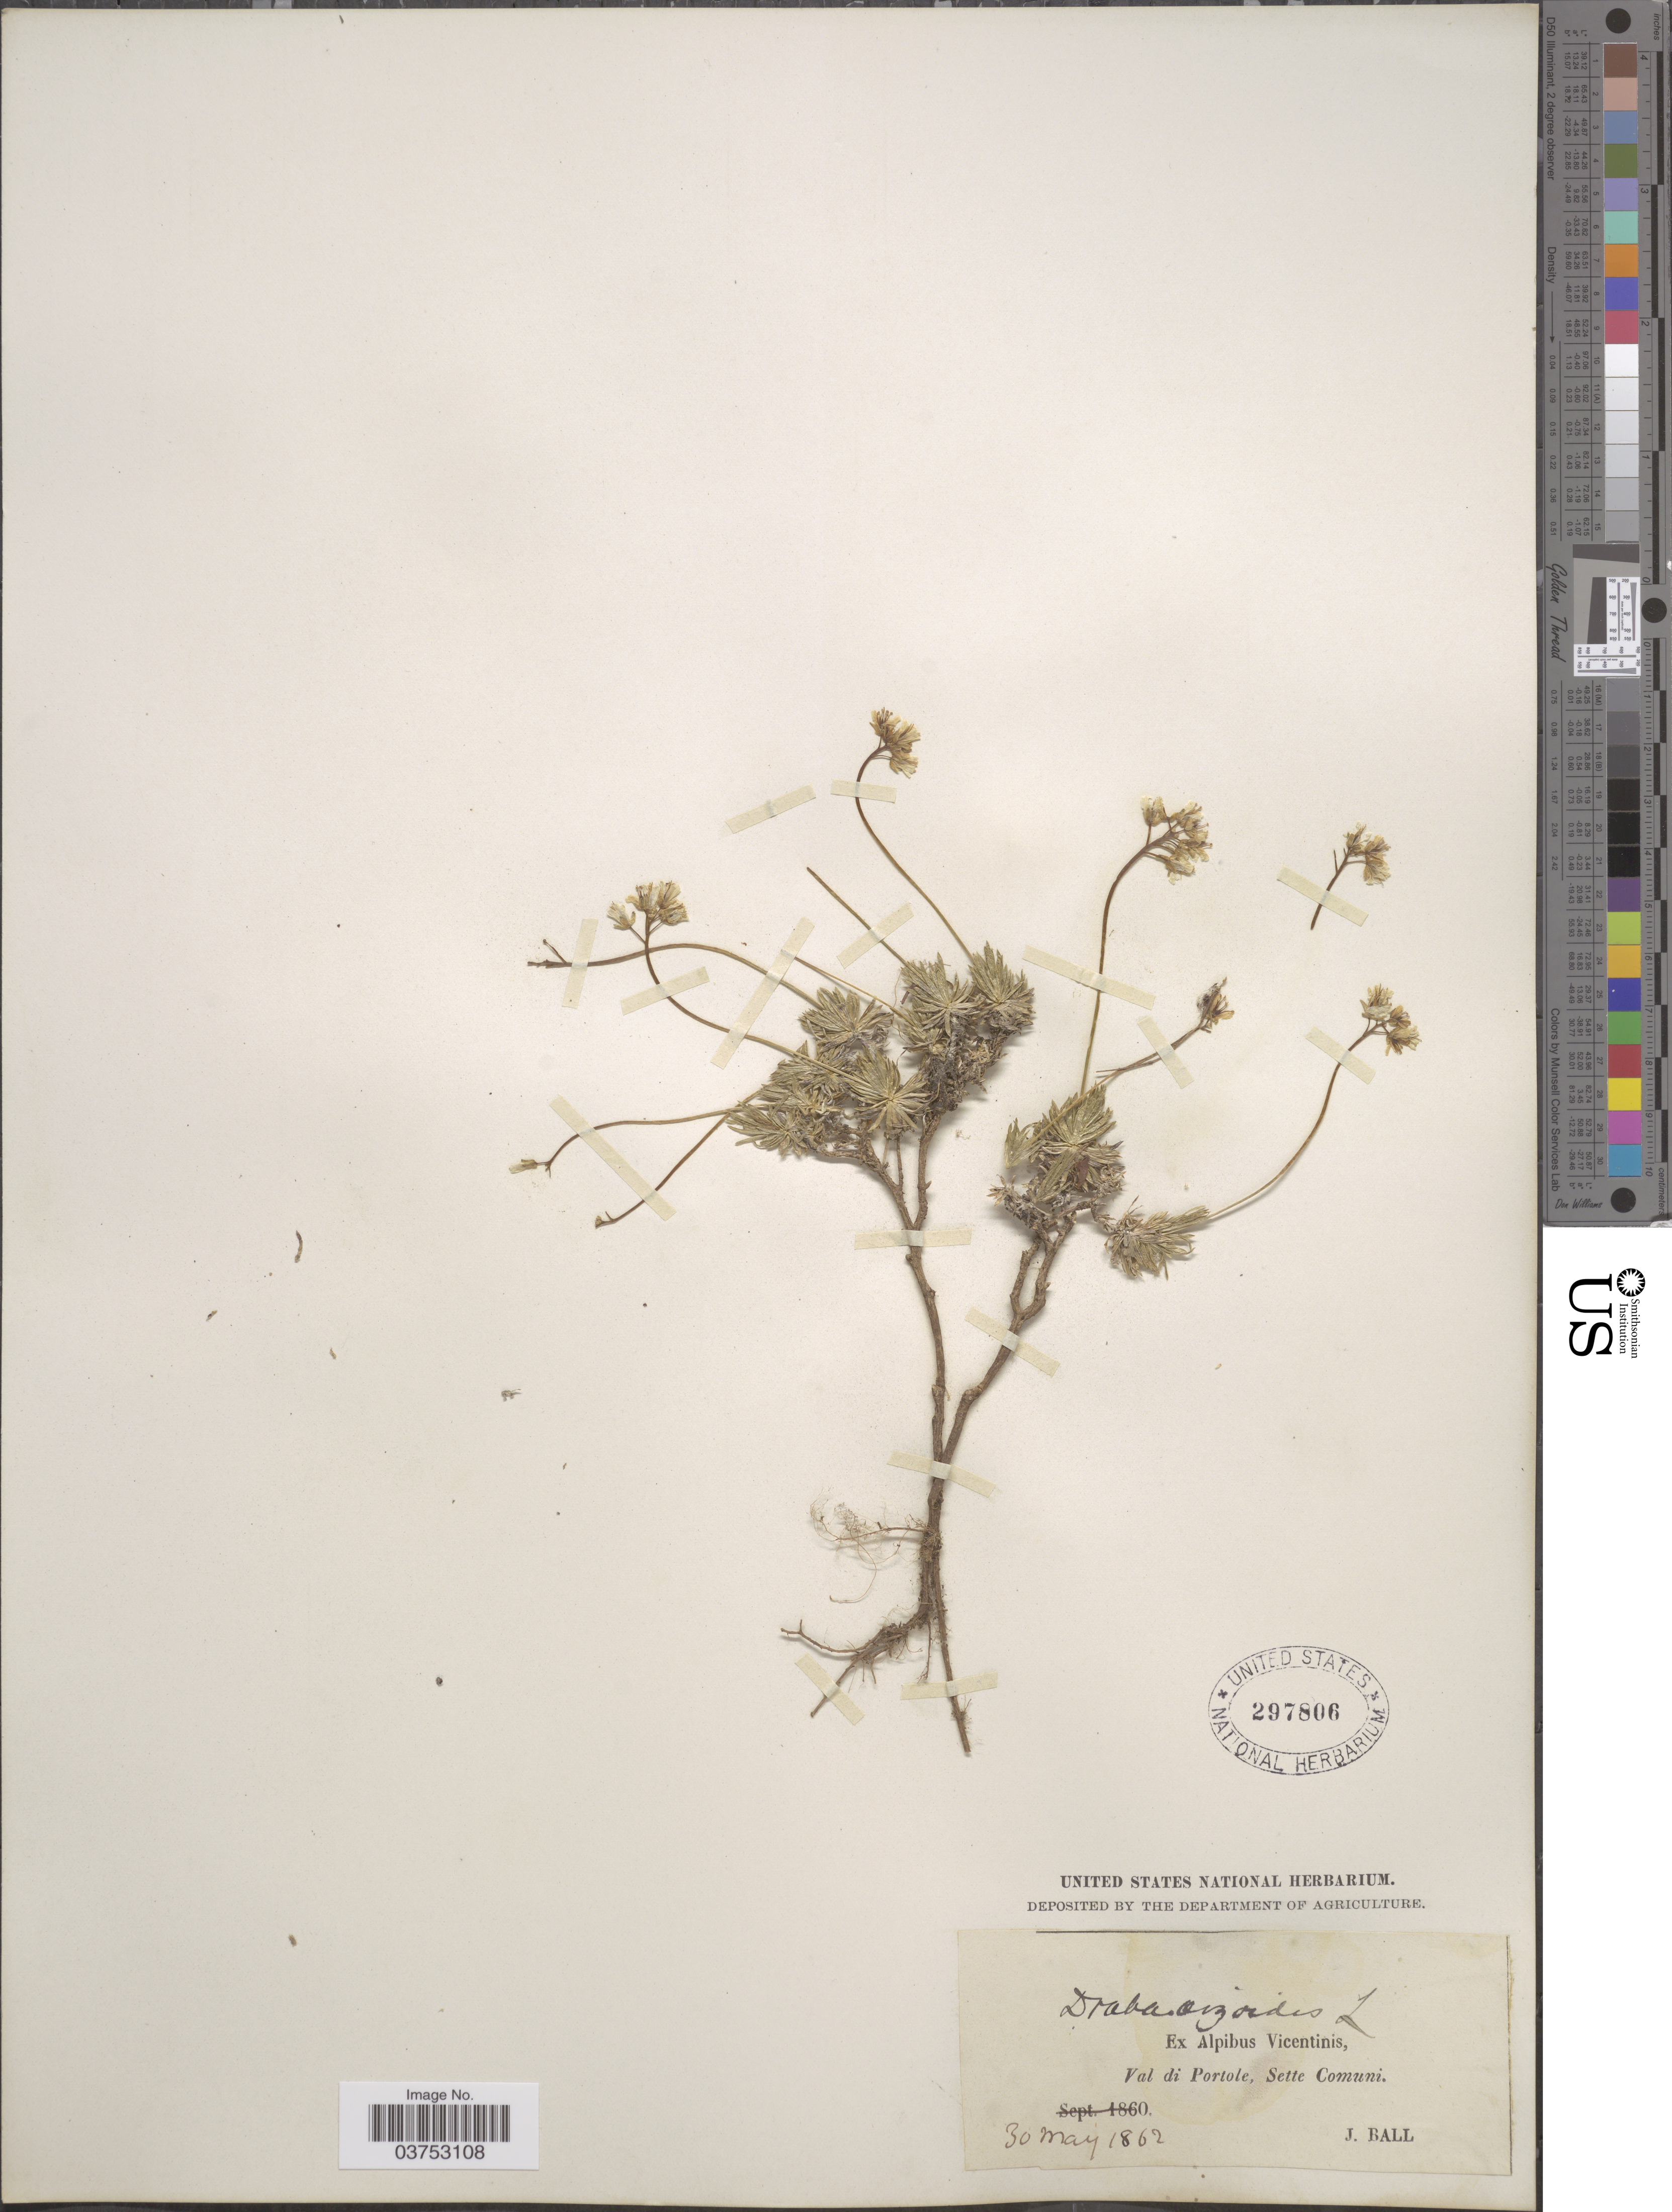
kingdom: Plantae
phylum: Tracheophyta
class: Magnoliopsida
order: Brassicales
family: Brassicaceae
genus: Draba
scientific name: Draba aizoides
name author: L.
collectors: J. Ball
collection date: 1862-05-30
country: Italy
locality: Ex Alpibus Vicentinis, Val di Portole, Sette Comuni.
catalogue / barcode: US 297806